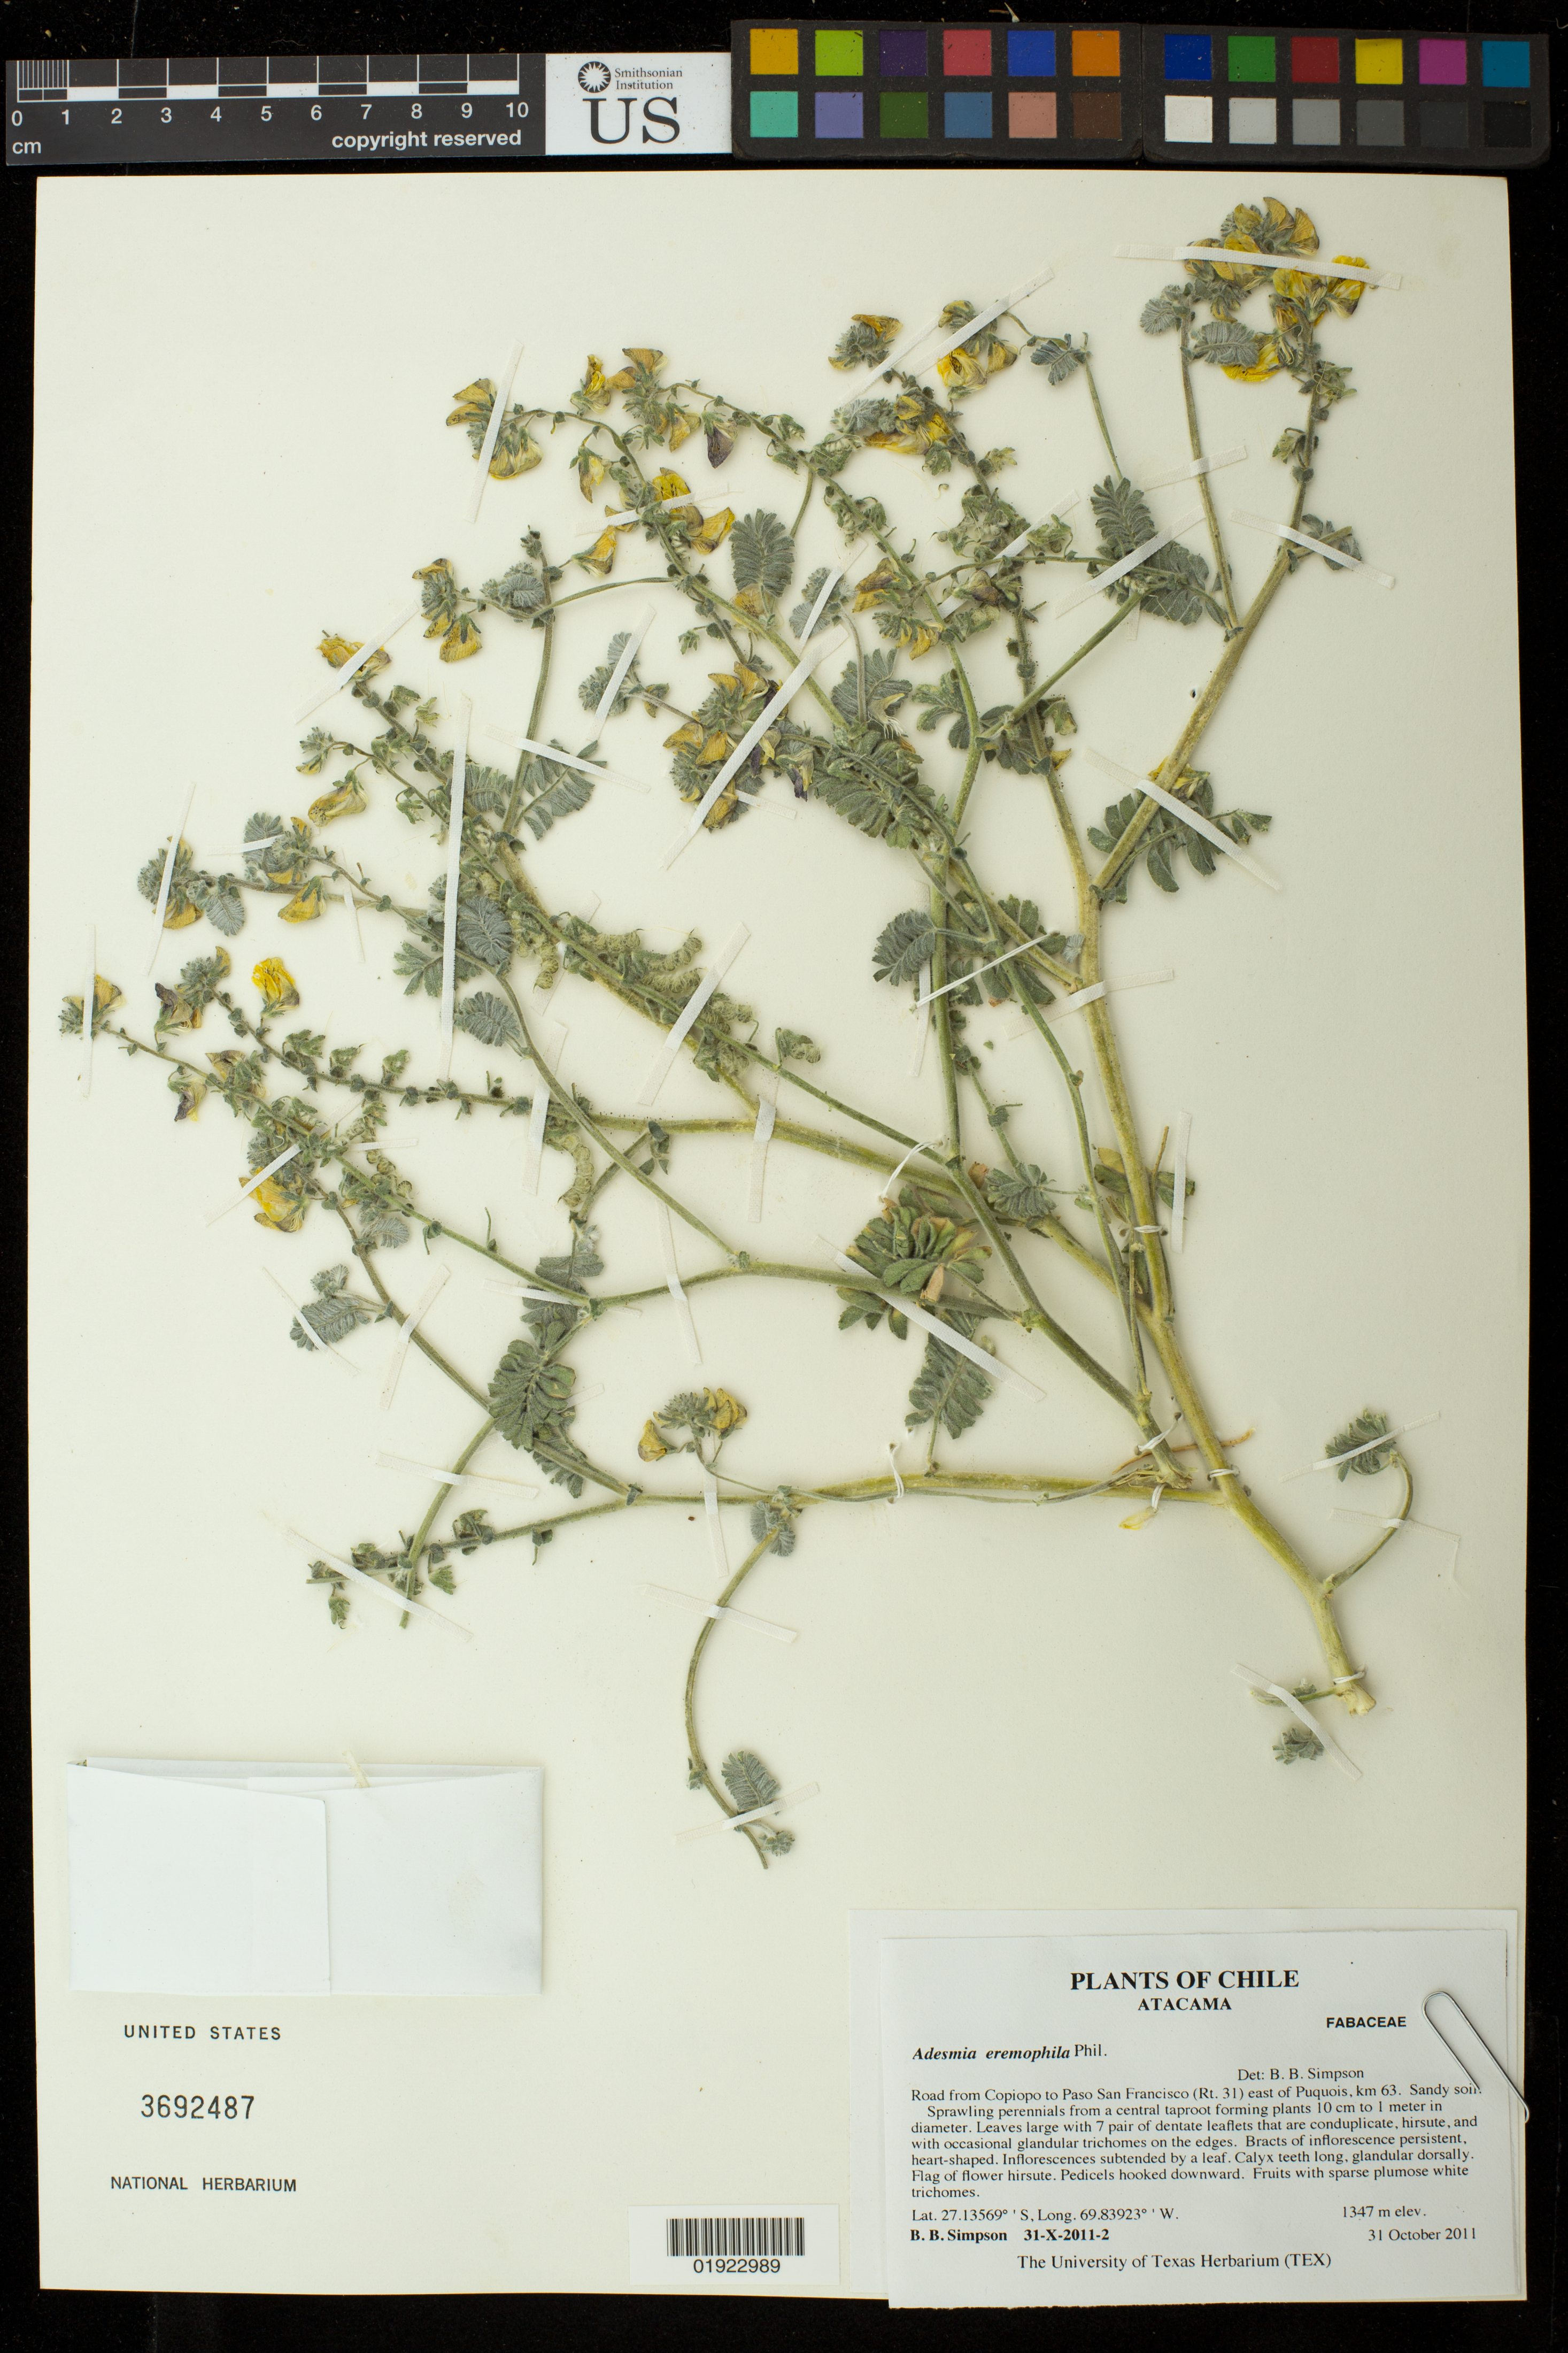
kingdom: Plantae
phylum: Tracheophyta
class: Magnoliopsida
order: Fabales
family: Fabaceae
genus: Adesmia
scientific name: Adesmia eremophila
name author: Phil.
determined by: Simpson, B. B.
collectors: B. Simpson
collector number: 31-X-2011-2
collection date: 2011-10-31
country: Chile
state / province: Atacama (III)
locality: Road from Copiopo to Paso San Francisco (Rt. 31) east of Puquois, km 63.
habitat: Sandy soil.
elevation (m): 1347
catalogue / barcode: US 3692487